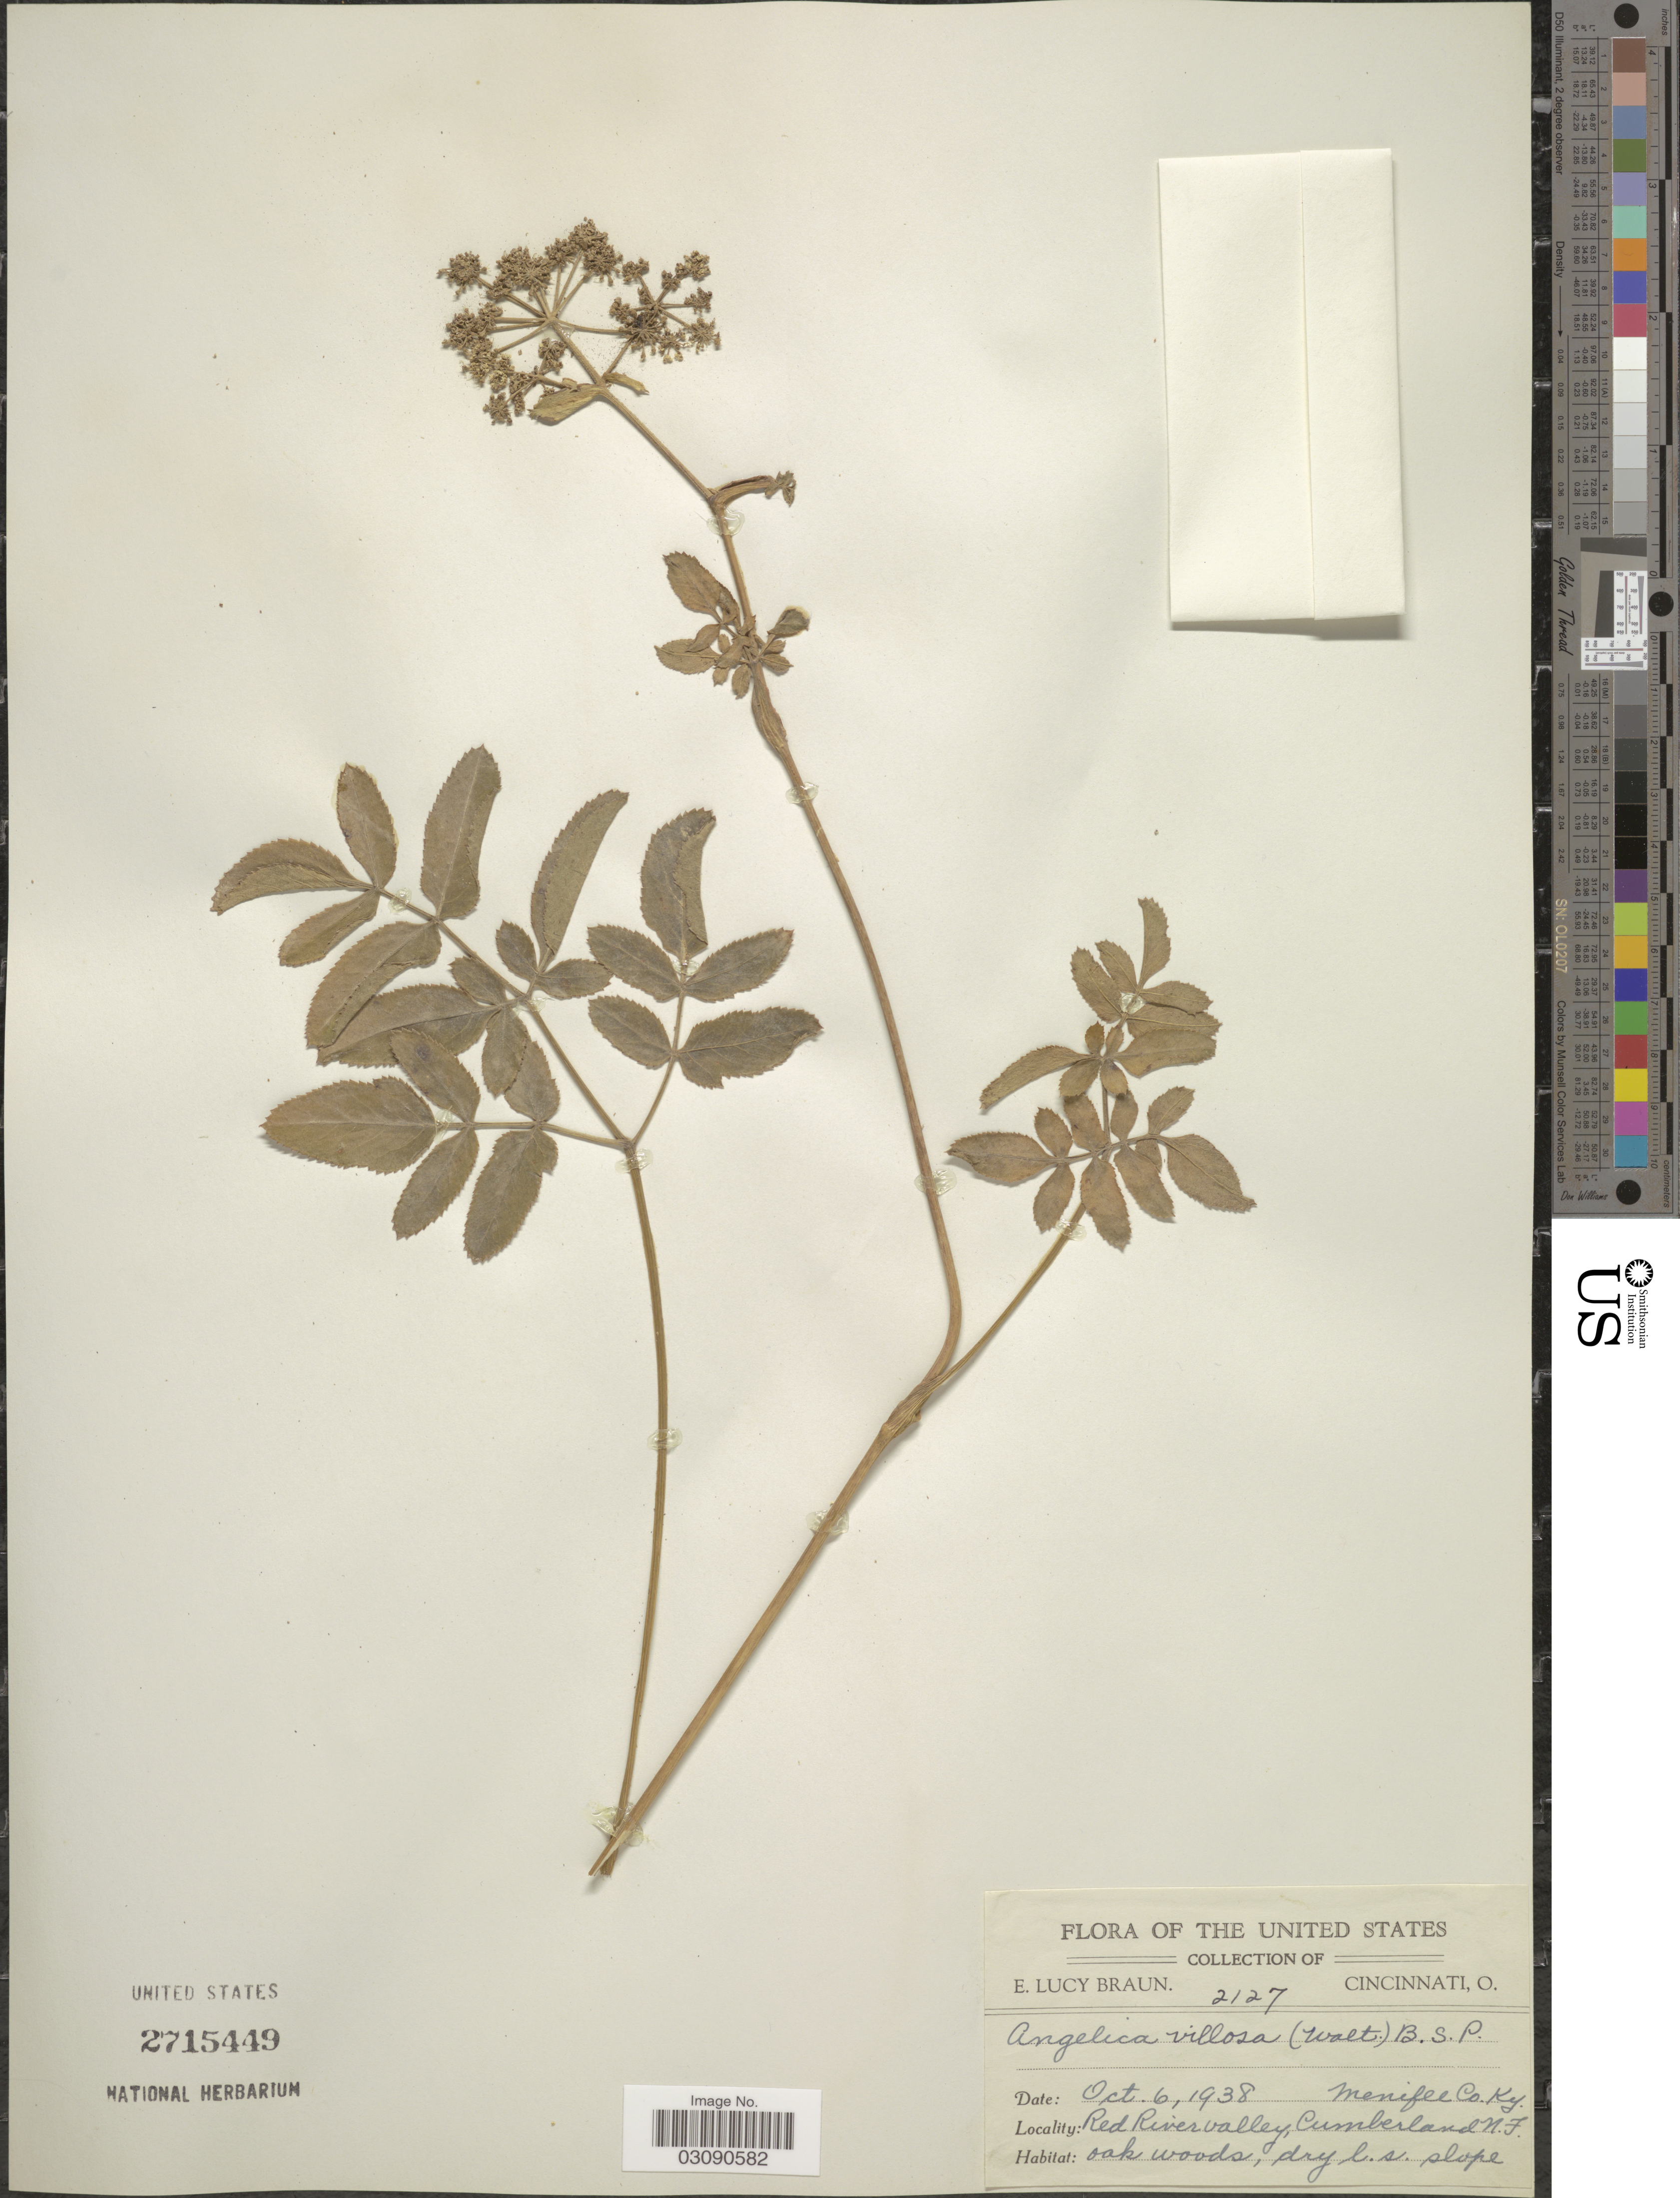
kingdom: Plantae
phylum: Tracheophyta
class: Magnoliopsida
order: Apiales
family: Apiaceae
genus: Angelica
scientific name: Angelica venenosa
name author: (Greenway) Fernald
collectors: E. L. Braun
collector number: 2127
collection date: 1938-10-06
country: United States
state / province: Kentucky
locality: Menifee Co., Red River valley, Cumberland N.F.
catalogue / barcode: US 2715449